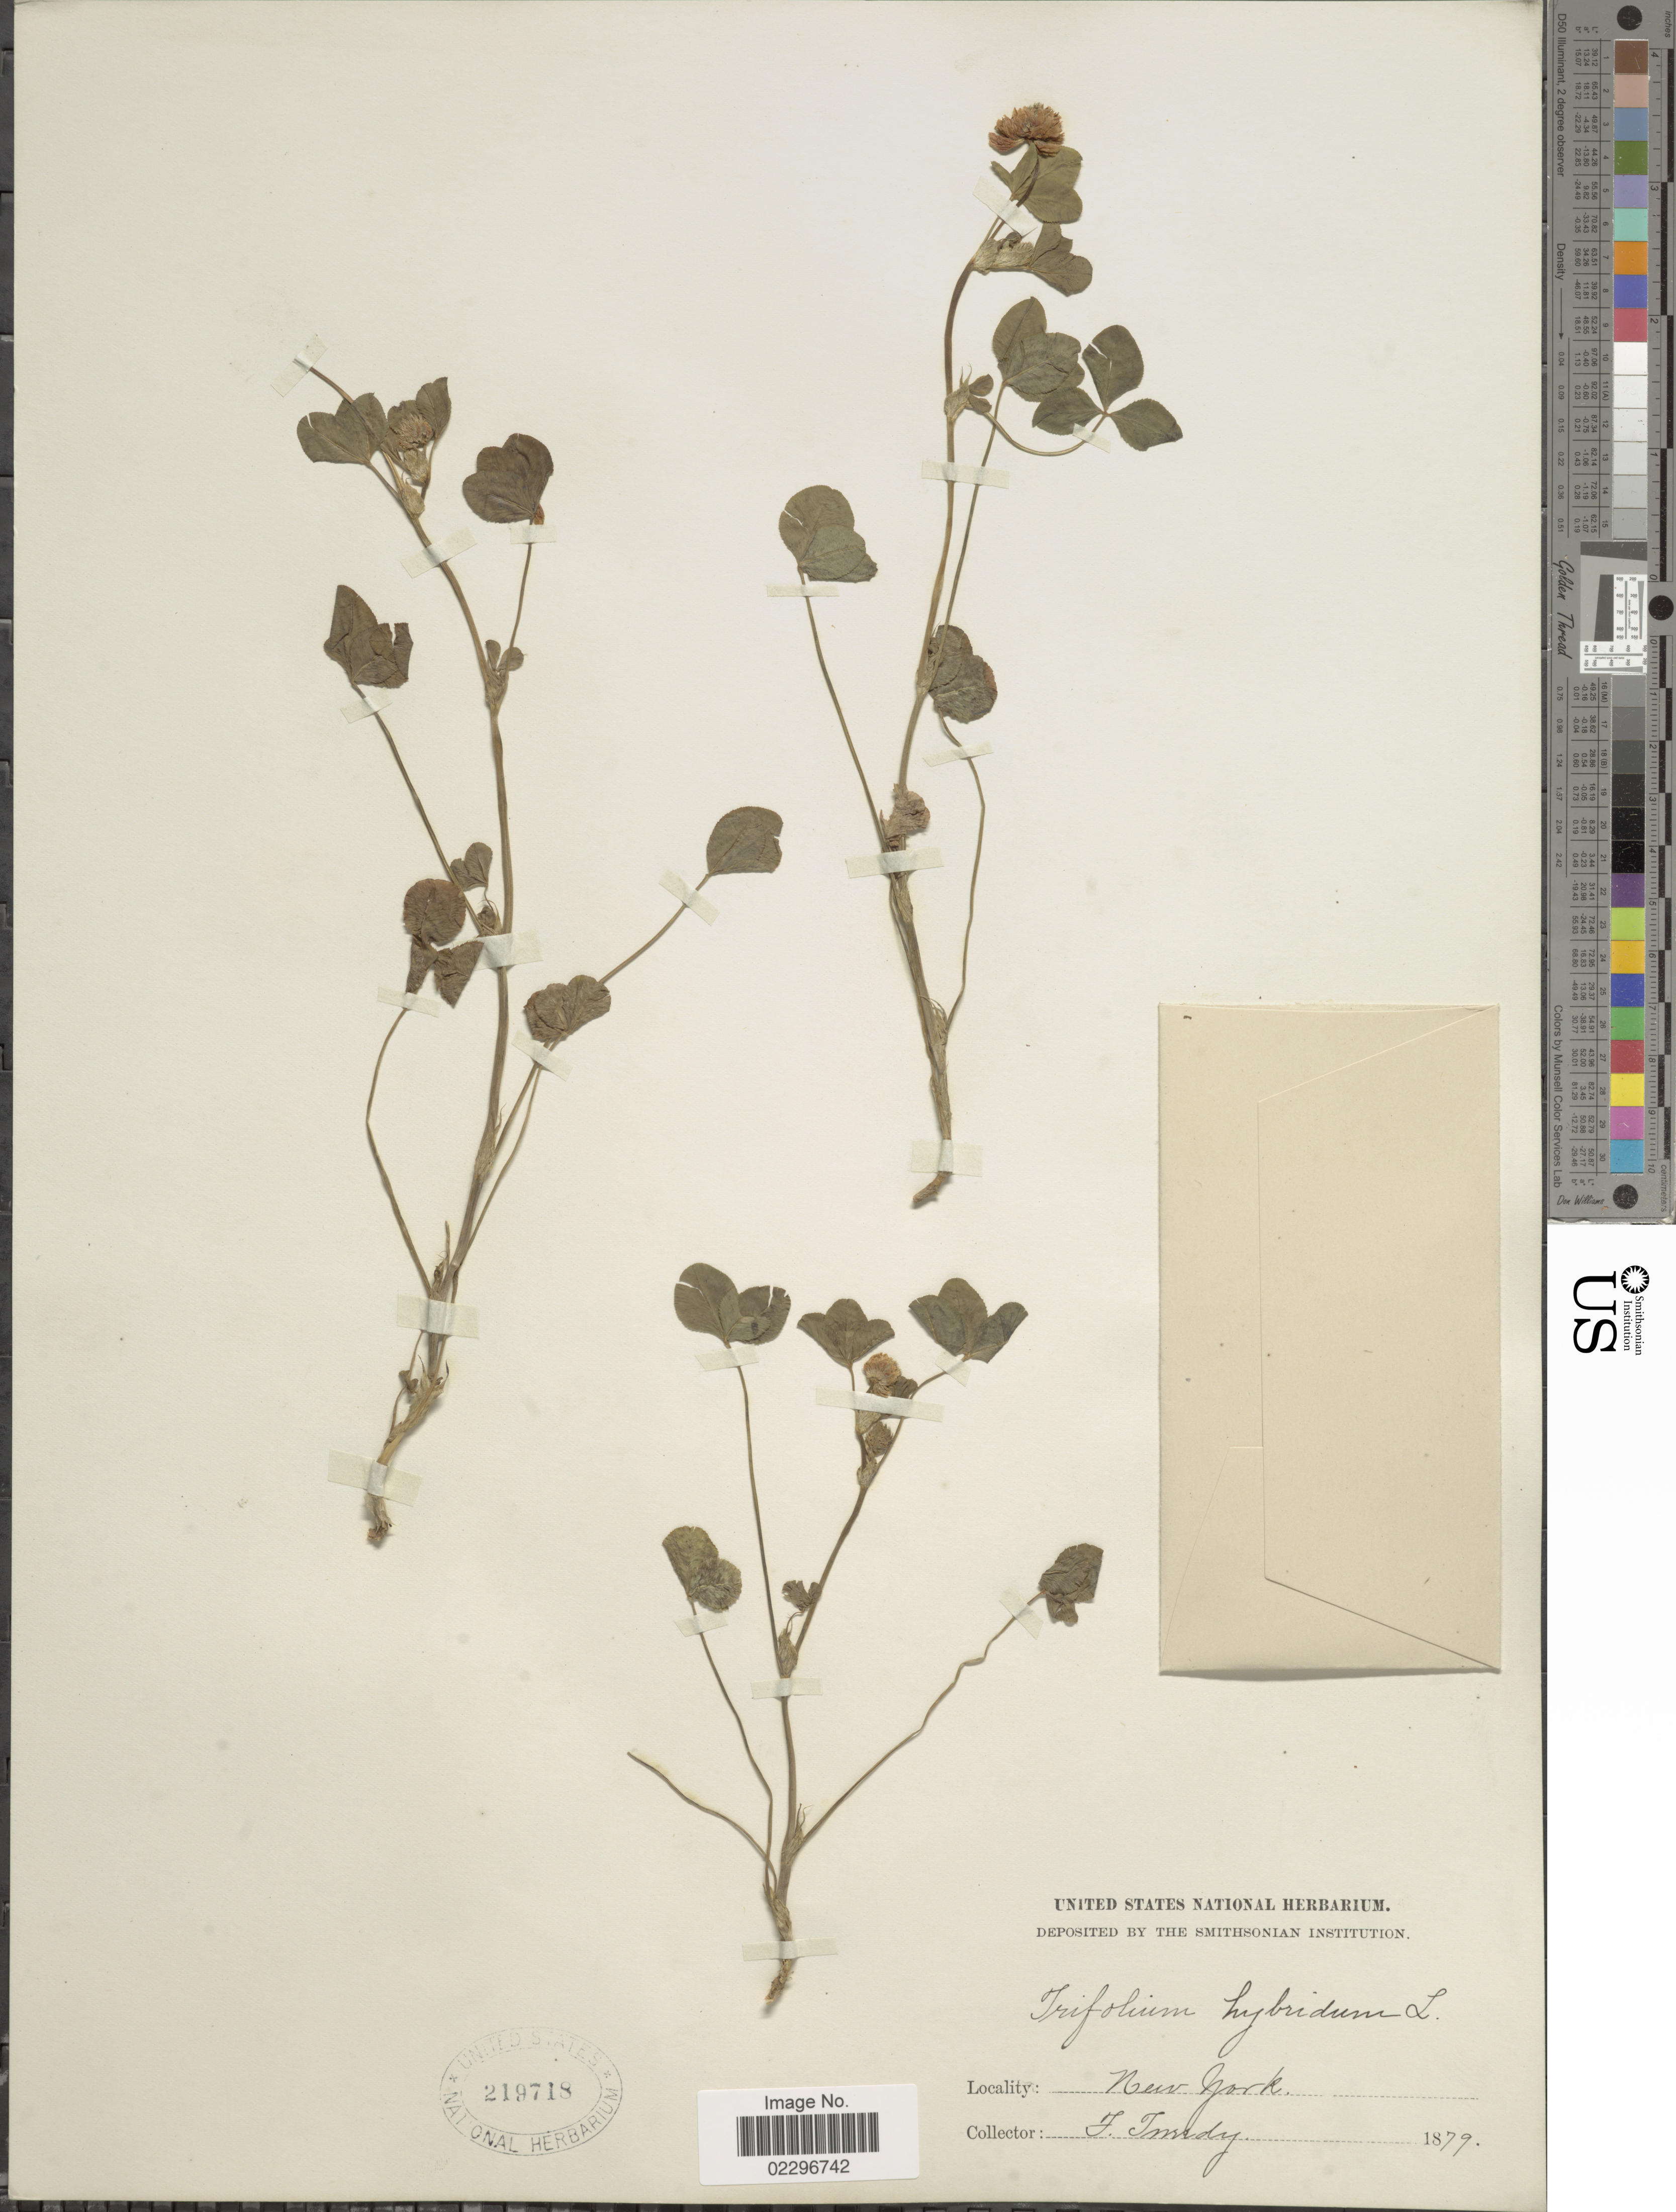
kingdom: Plantae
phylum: Tracheophyta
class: Magnoliopsida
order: Fabales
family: Fabaceae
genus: Trifolium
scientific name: Trifolium hybridum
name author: L.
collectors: F. Tweedy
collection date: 1879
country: United States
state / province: New York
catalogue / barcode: US 219718